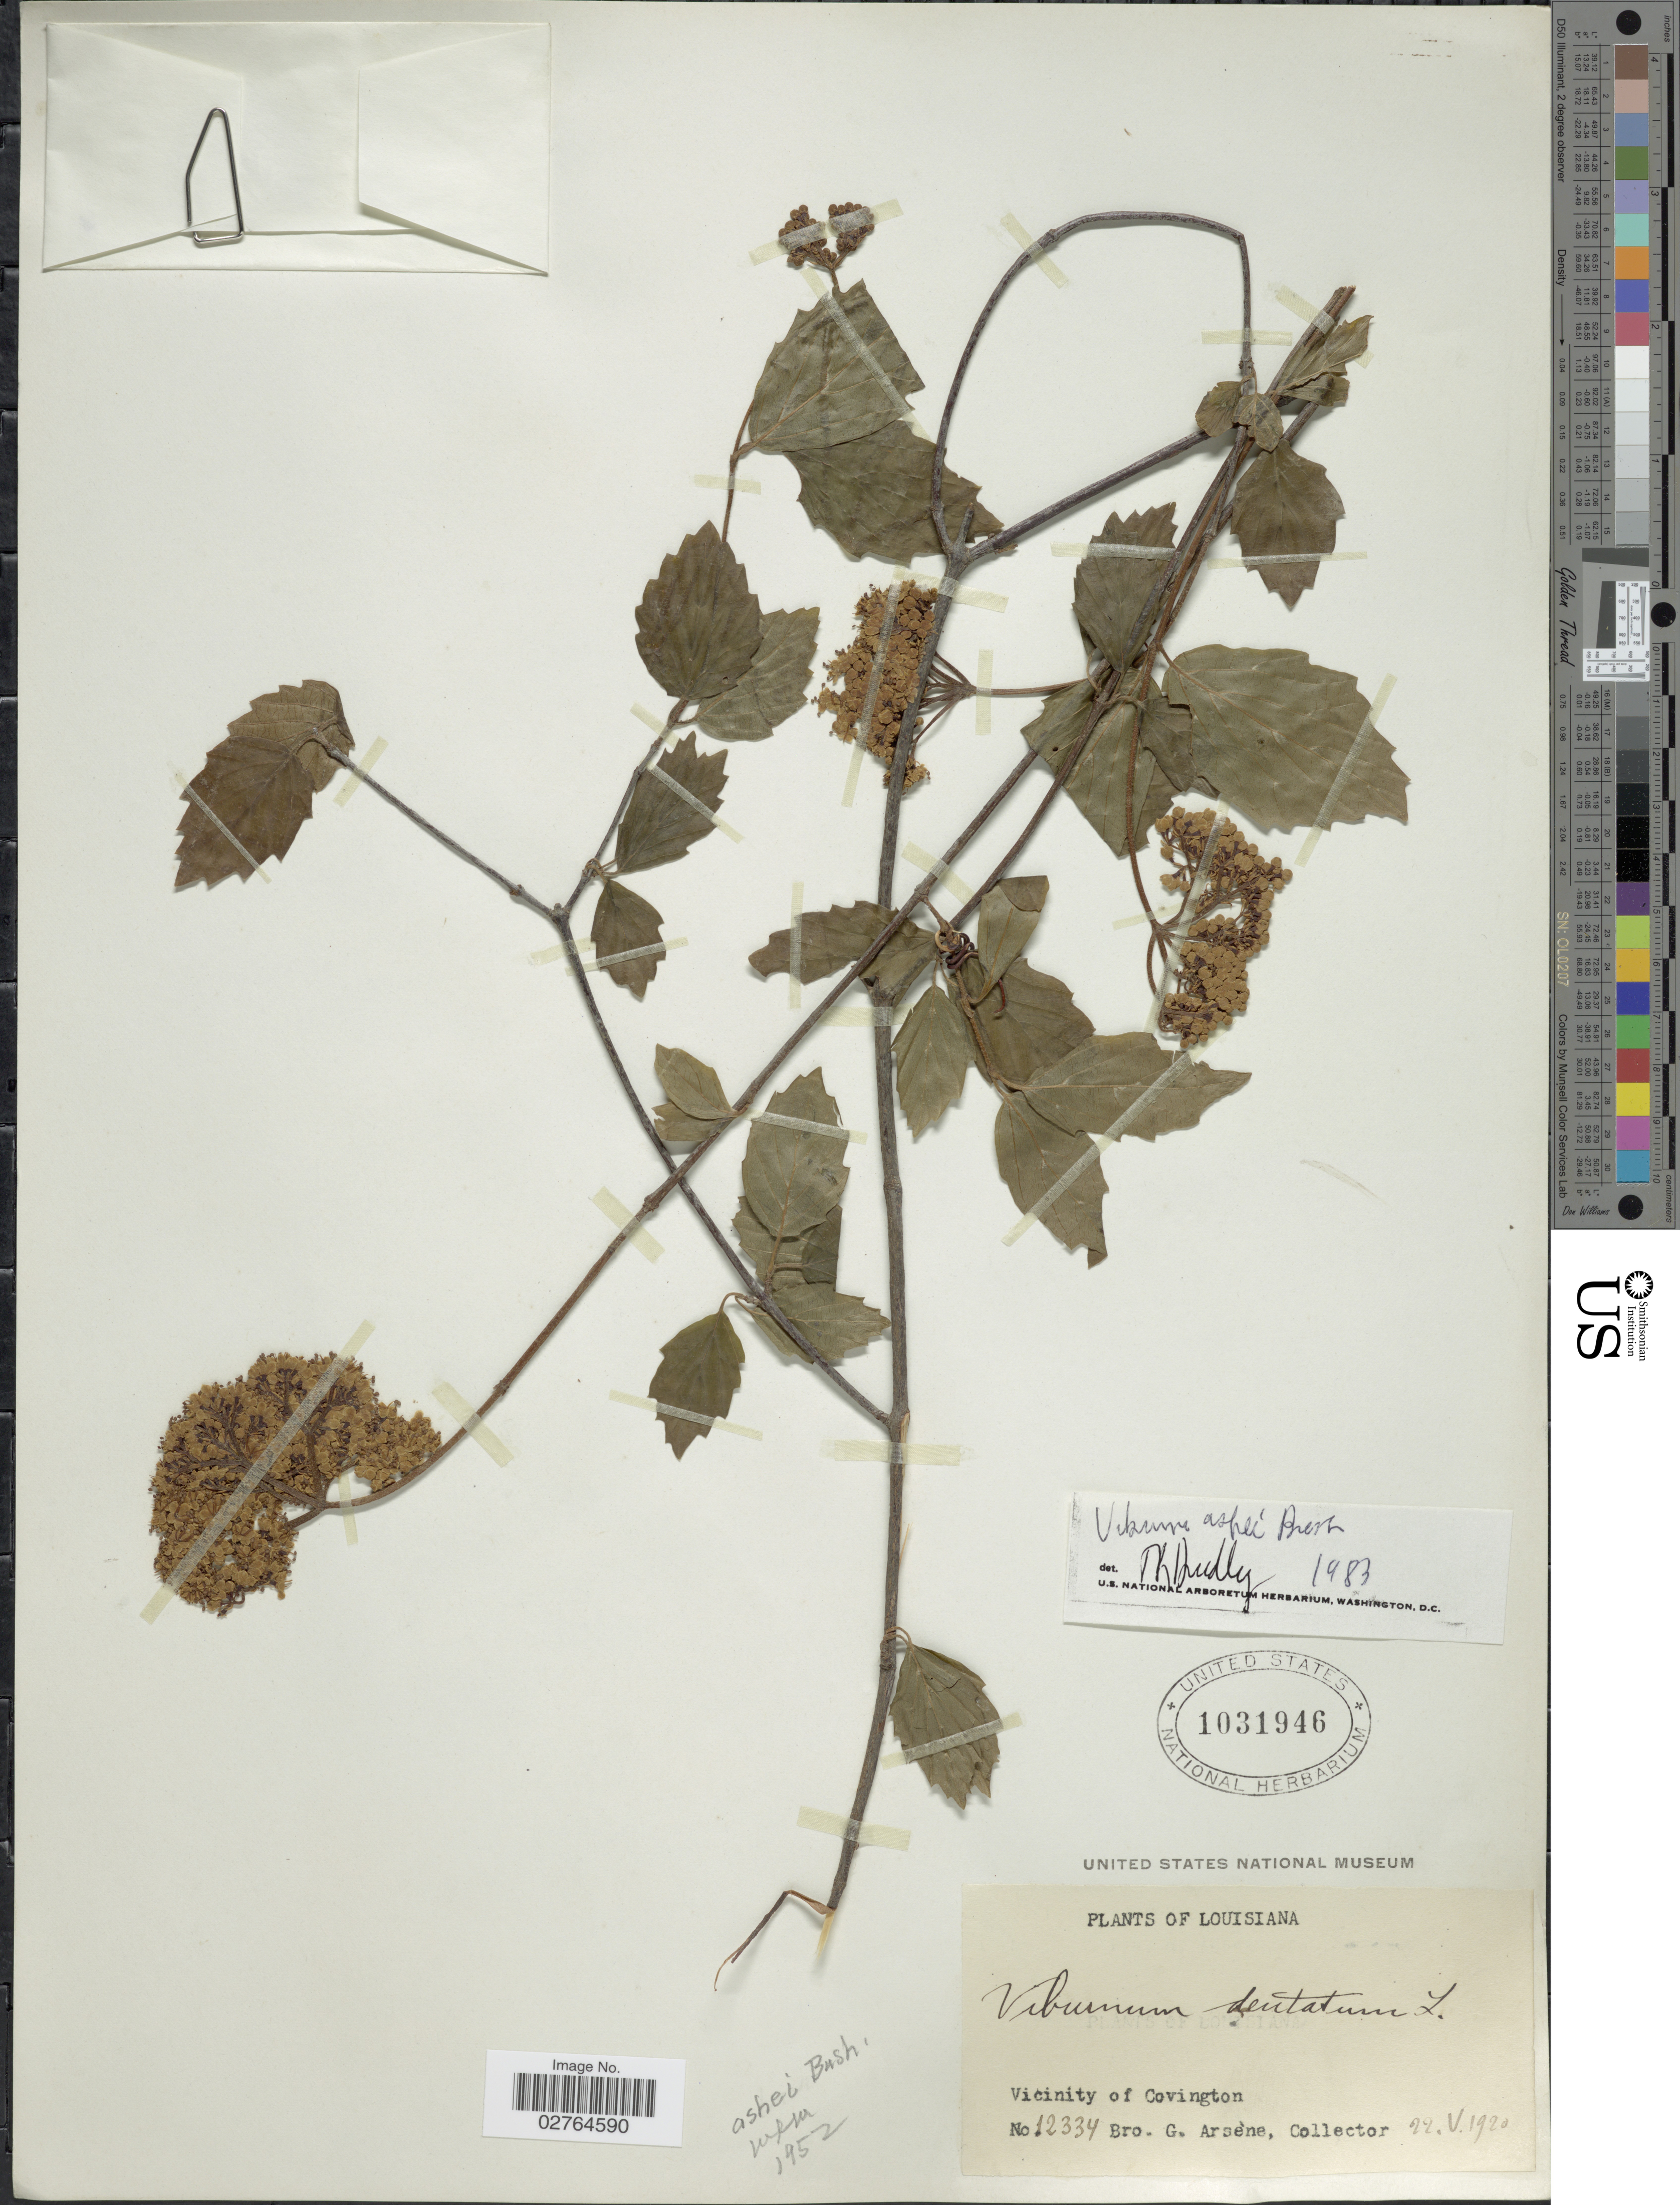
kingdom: Plantae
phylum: Tracheophyta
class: Magnoliopsida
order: Dipsacales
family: Viburnaceae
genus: Viburnum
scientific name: Viburnum scabrellum var. ashei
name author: (Bush) McAtee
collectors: Bro. G. Arsène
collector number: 12334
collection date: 1920-05-22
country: United States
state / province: Louisiana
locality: Vicinity of Covington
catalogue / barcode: US 1031946